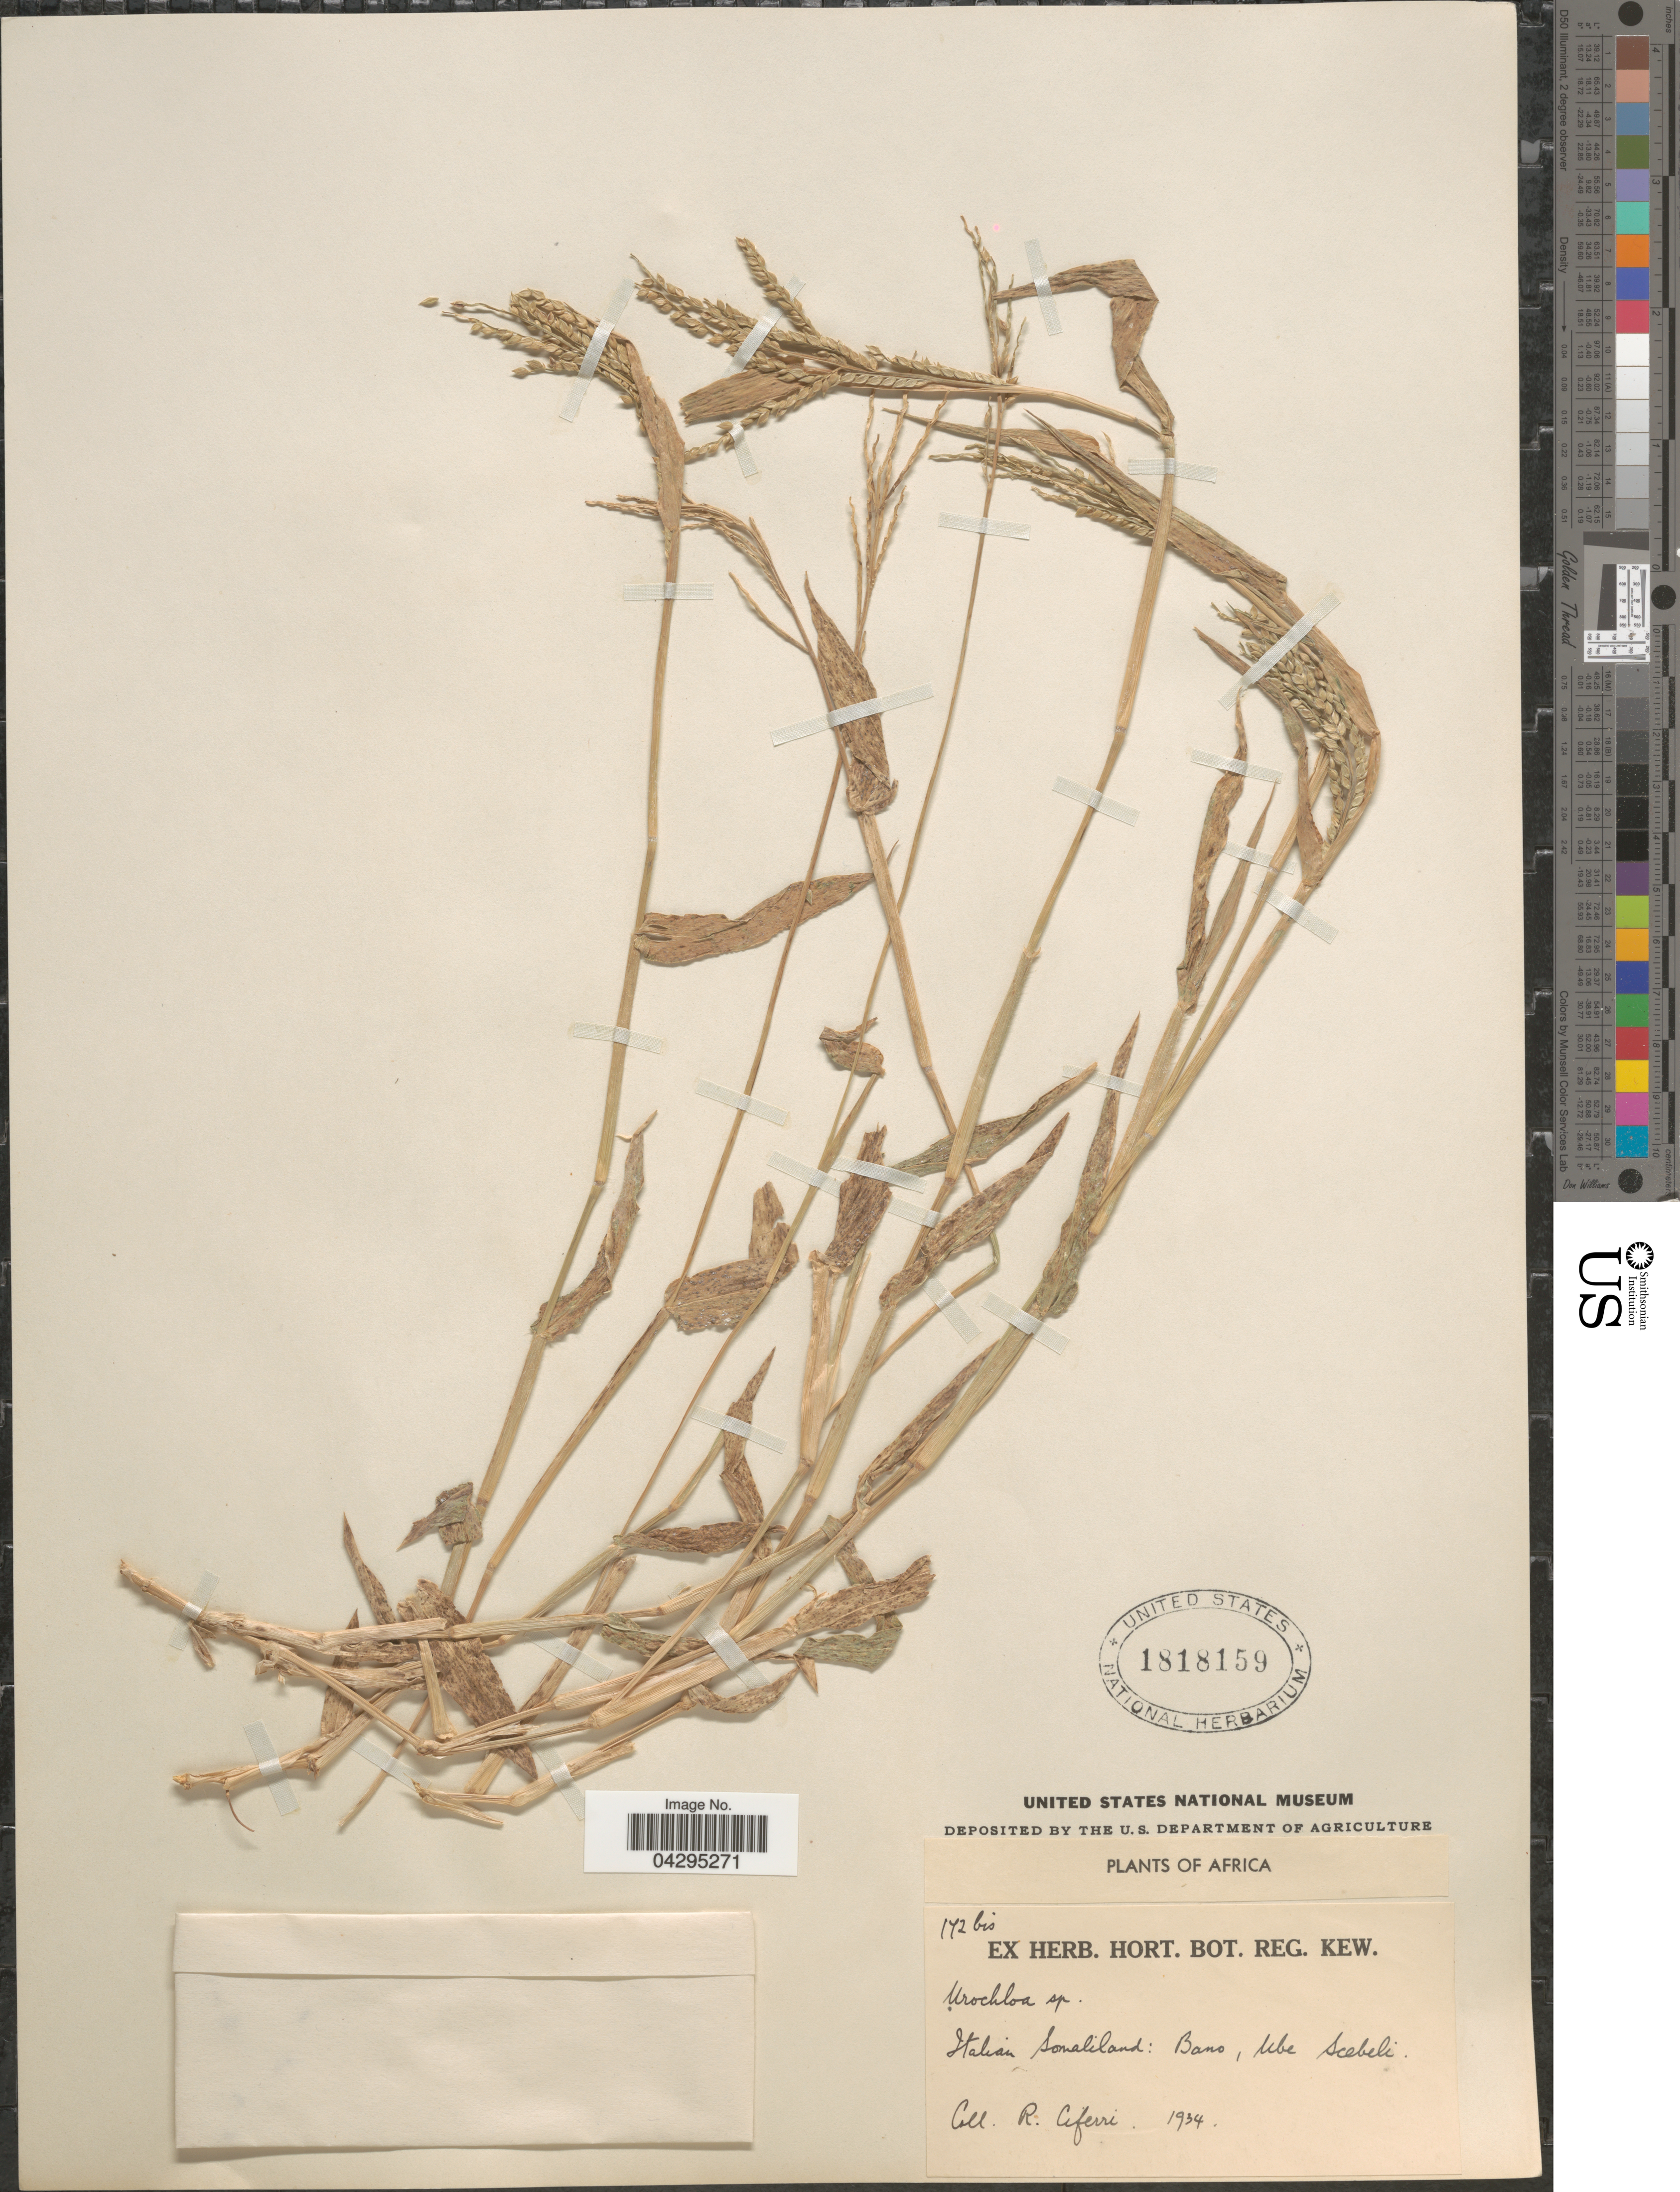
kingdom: Plantae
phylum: Tracheophyta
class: Liliopsida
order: Poales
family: Poaceae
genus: Urochloa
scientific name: Urochloa sp.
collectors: R. Ciferri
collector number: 172 bis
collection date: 1934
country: Somalia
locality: Africa. Italian Somaliland: Bano, Ube Scebeli.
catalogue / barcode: US 1818159